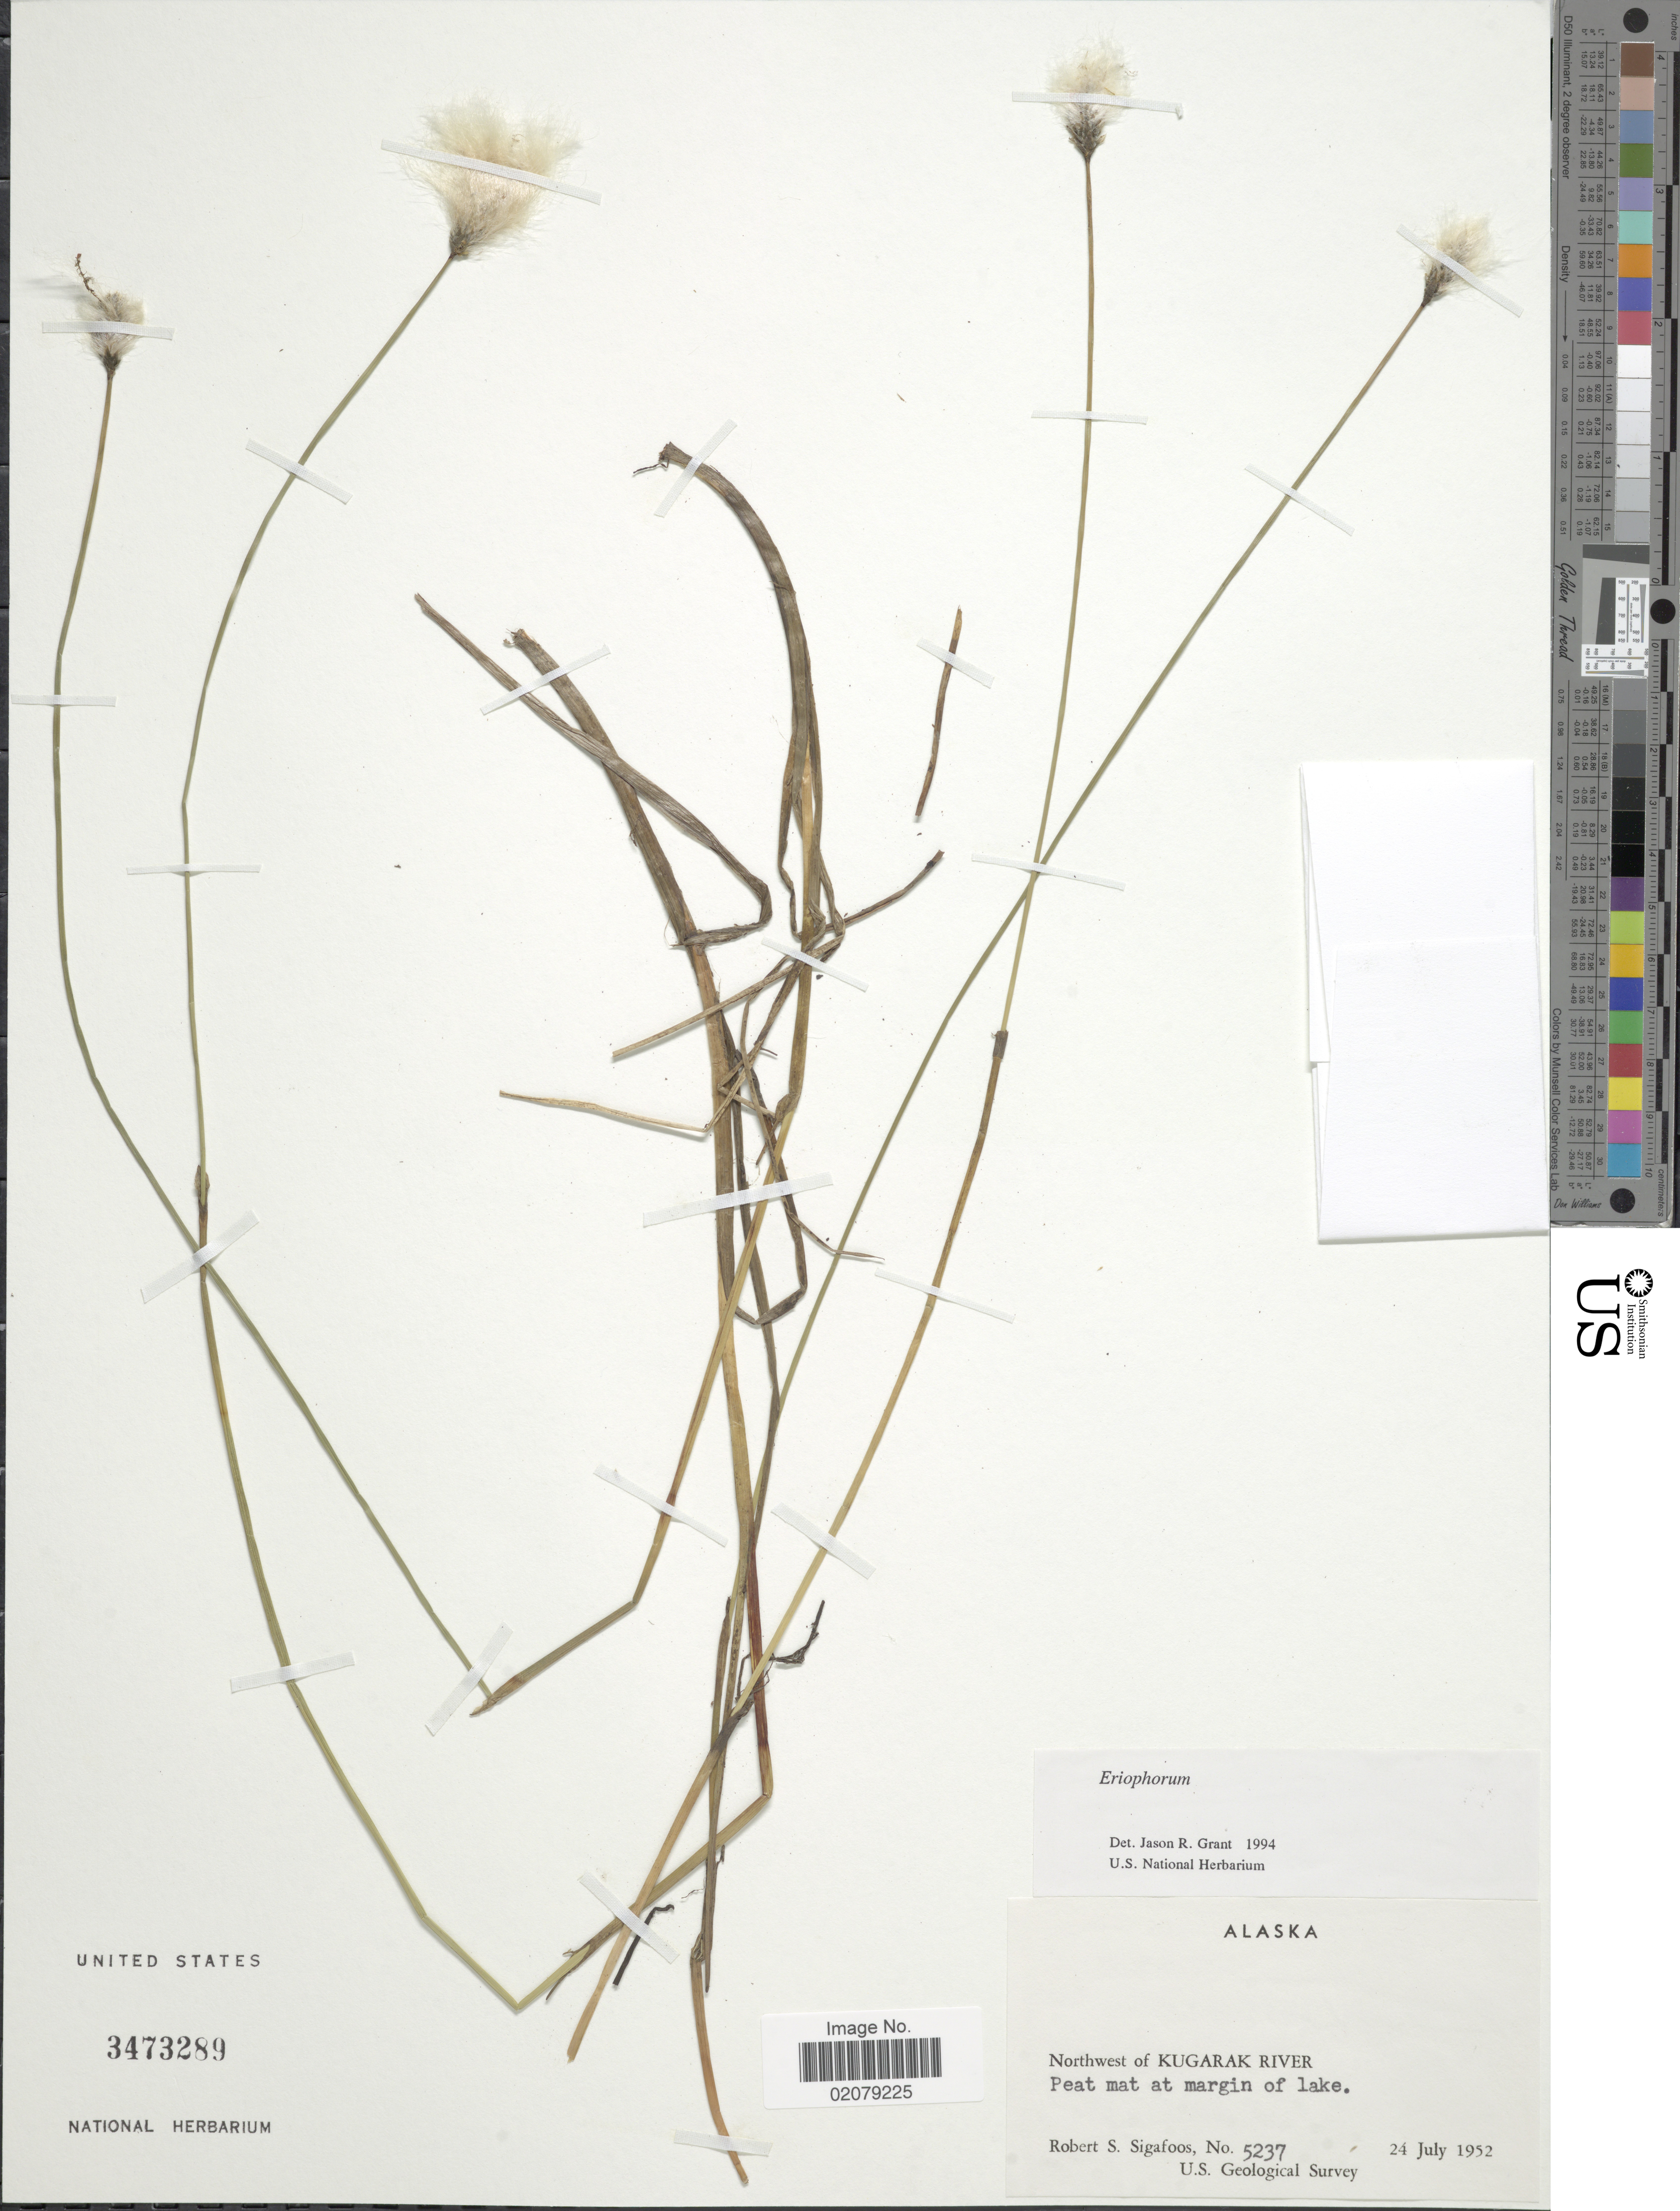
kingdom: Plantae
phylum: Tracheophyta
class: Liliopsida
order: Poales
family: Cyperaceae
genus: Eriophorum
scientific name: Eriophorum sp.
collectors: R. Sigafoos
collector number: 5237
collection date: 1952-07-24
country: United States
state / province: Alaska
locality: Northwest of Kugarak River, Peat mat at margin of Lake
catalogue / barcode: US 3473289